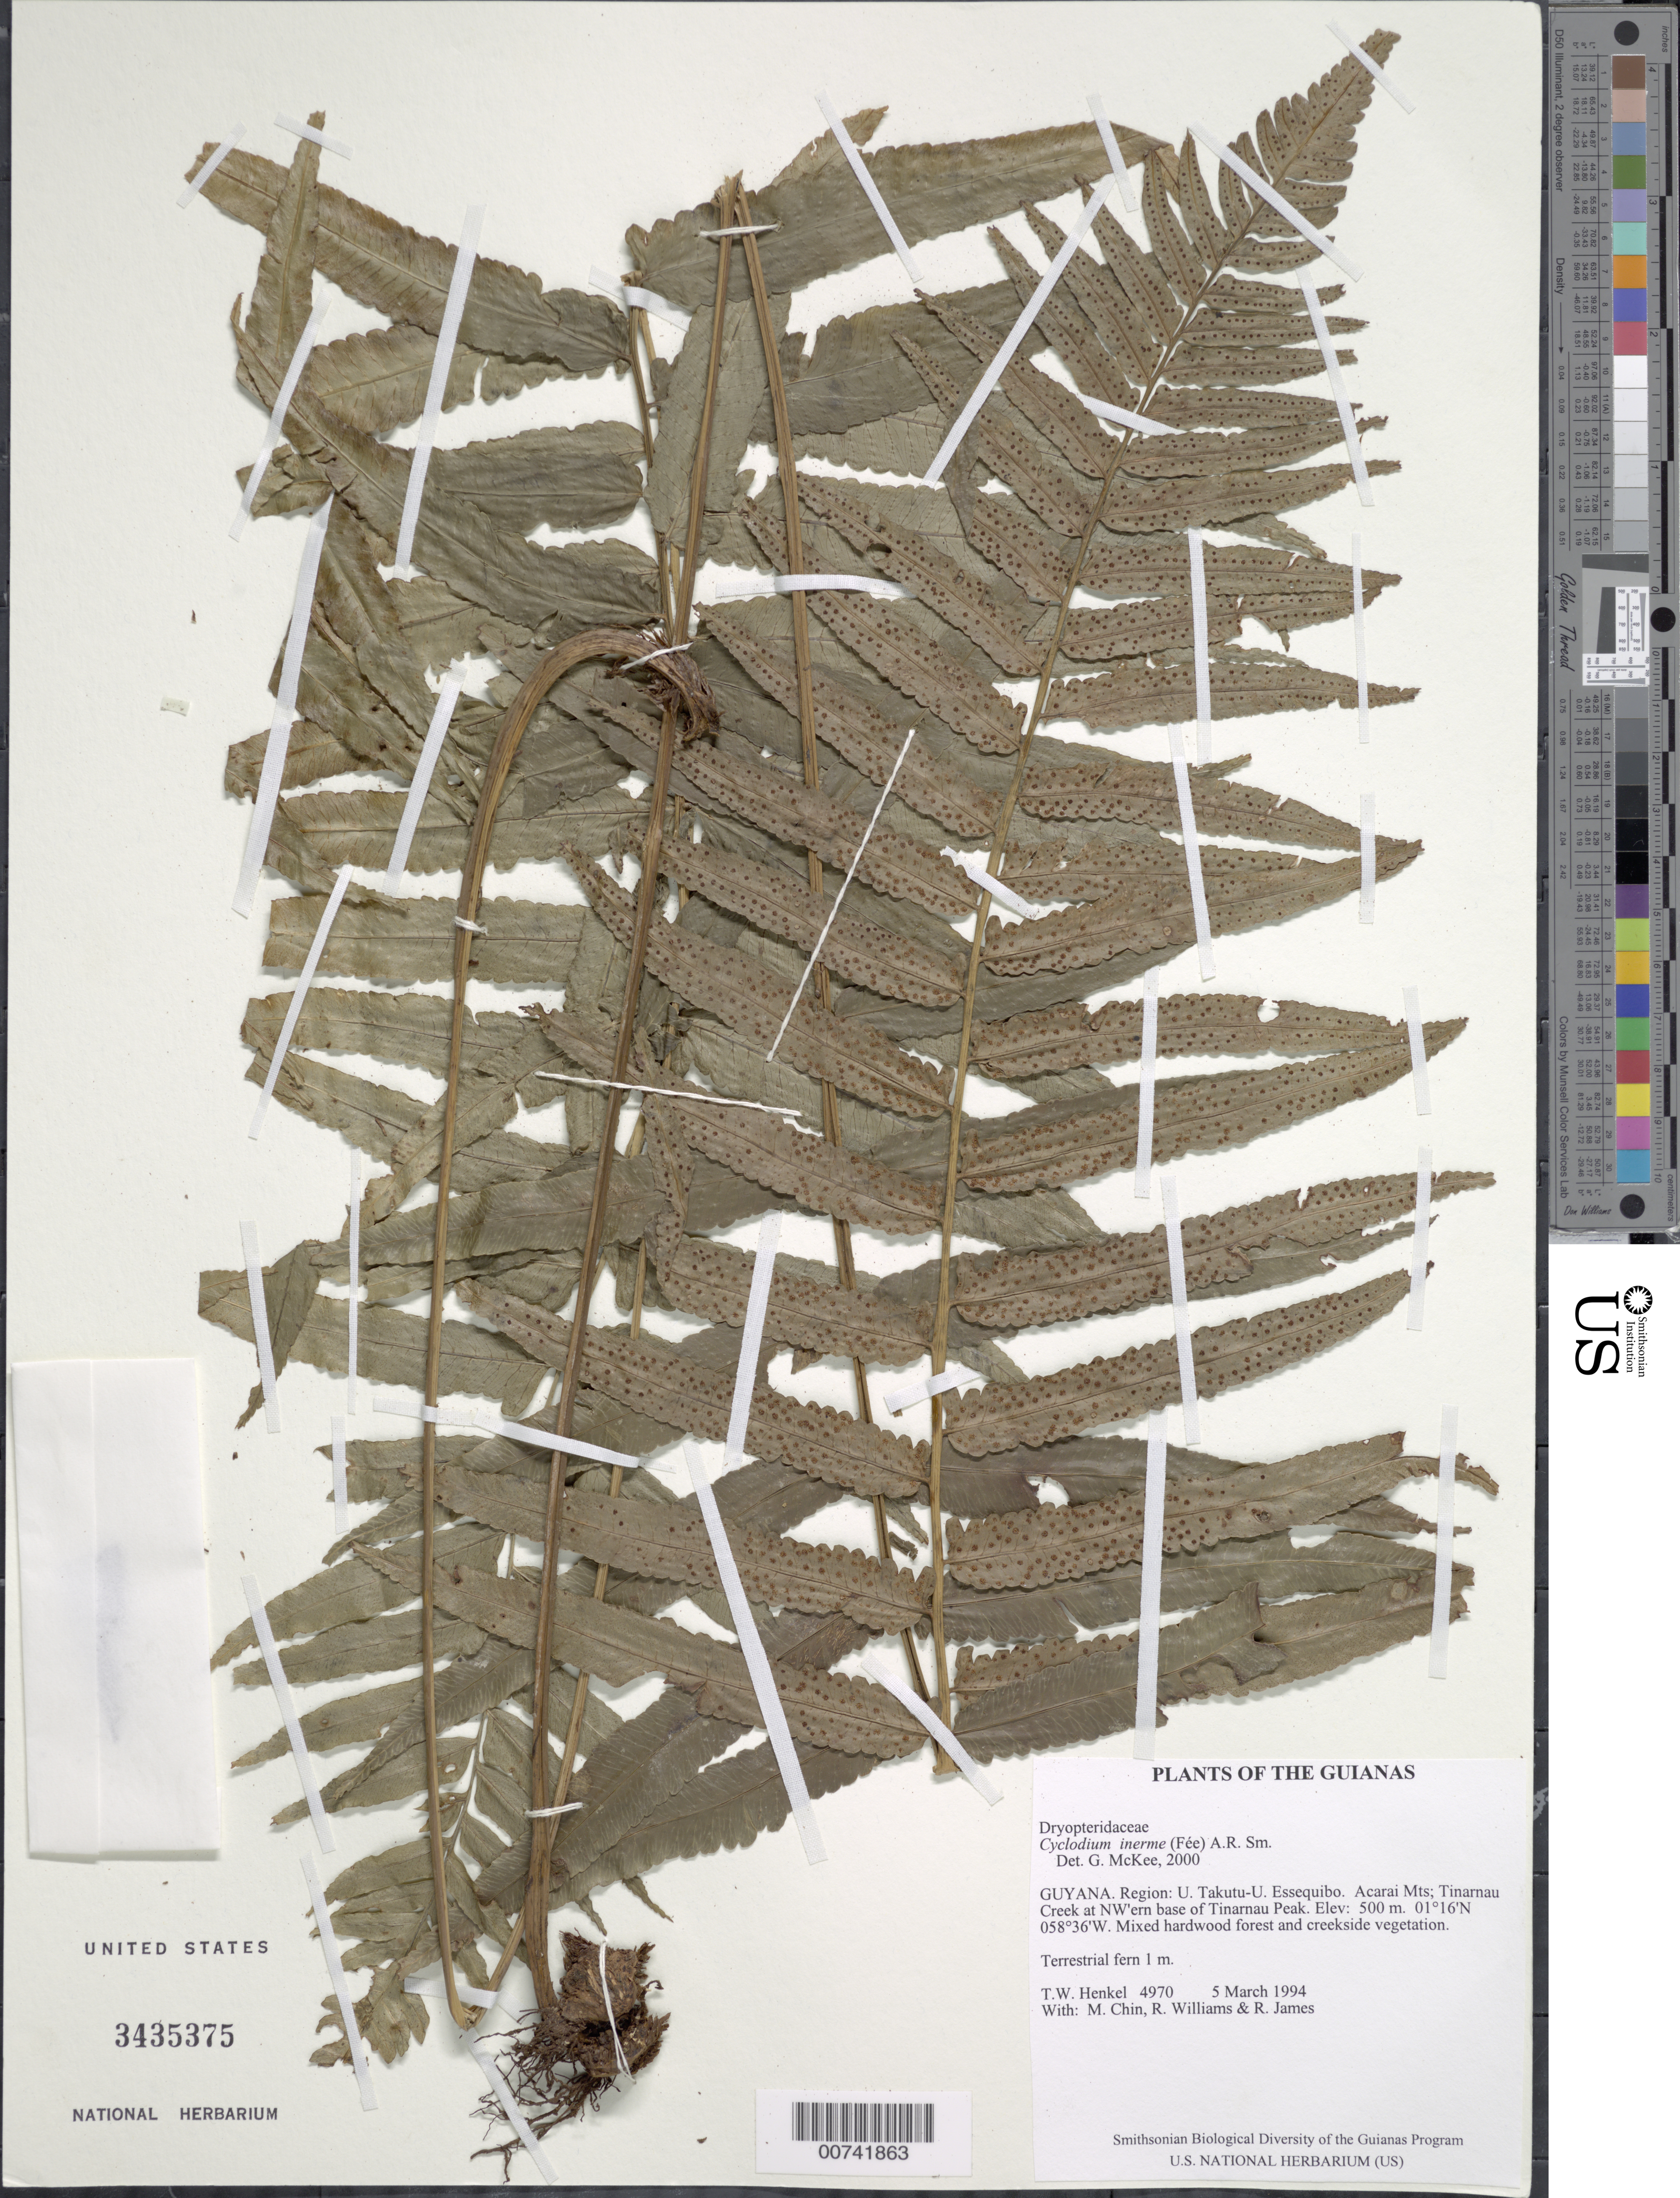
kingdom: Plantae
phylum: Tracheophyta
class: Polypodiopsida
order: Polypodiales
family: Dryopteridaceae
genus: Cyclodium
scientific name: Cyclodium inerme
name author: (Fée) A.R. Sm.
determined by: McKee, G. S., (US), NMNH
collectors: T. Henkel, M. Chin, R. Williams & R. James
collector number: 4970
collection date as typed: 5 March 1994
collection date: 1994-03-05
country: Guyana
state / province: U. Takutu-U. Essequibo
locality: Acarai Mts; Tinarnau Creek at northwestern base of Tinarnau Peak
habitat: Mixed hardwood forest and creekside vegetation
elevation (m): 500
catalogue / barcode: US 3435375